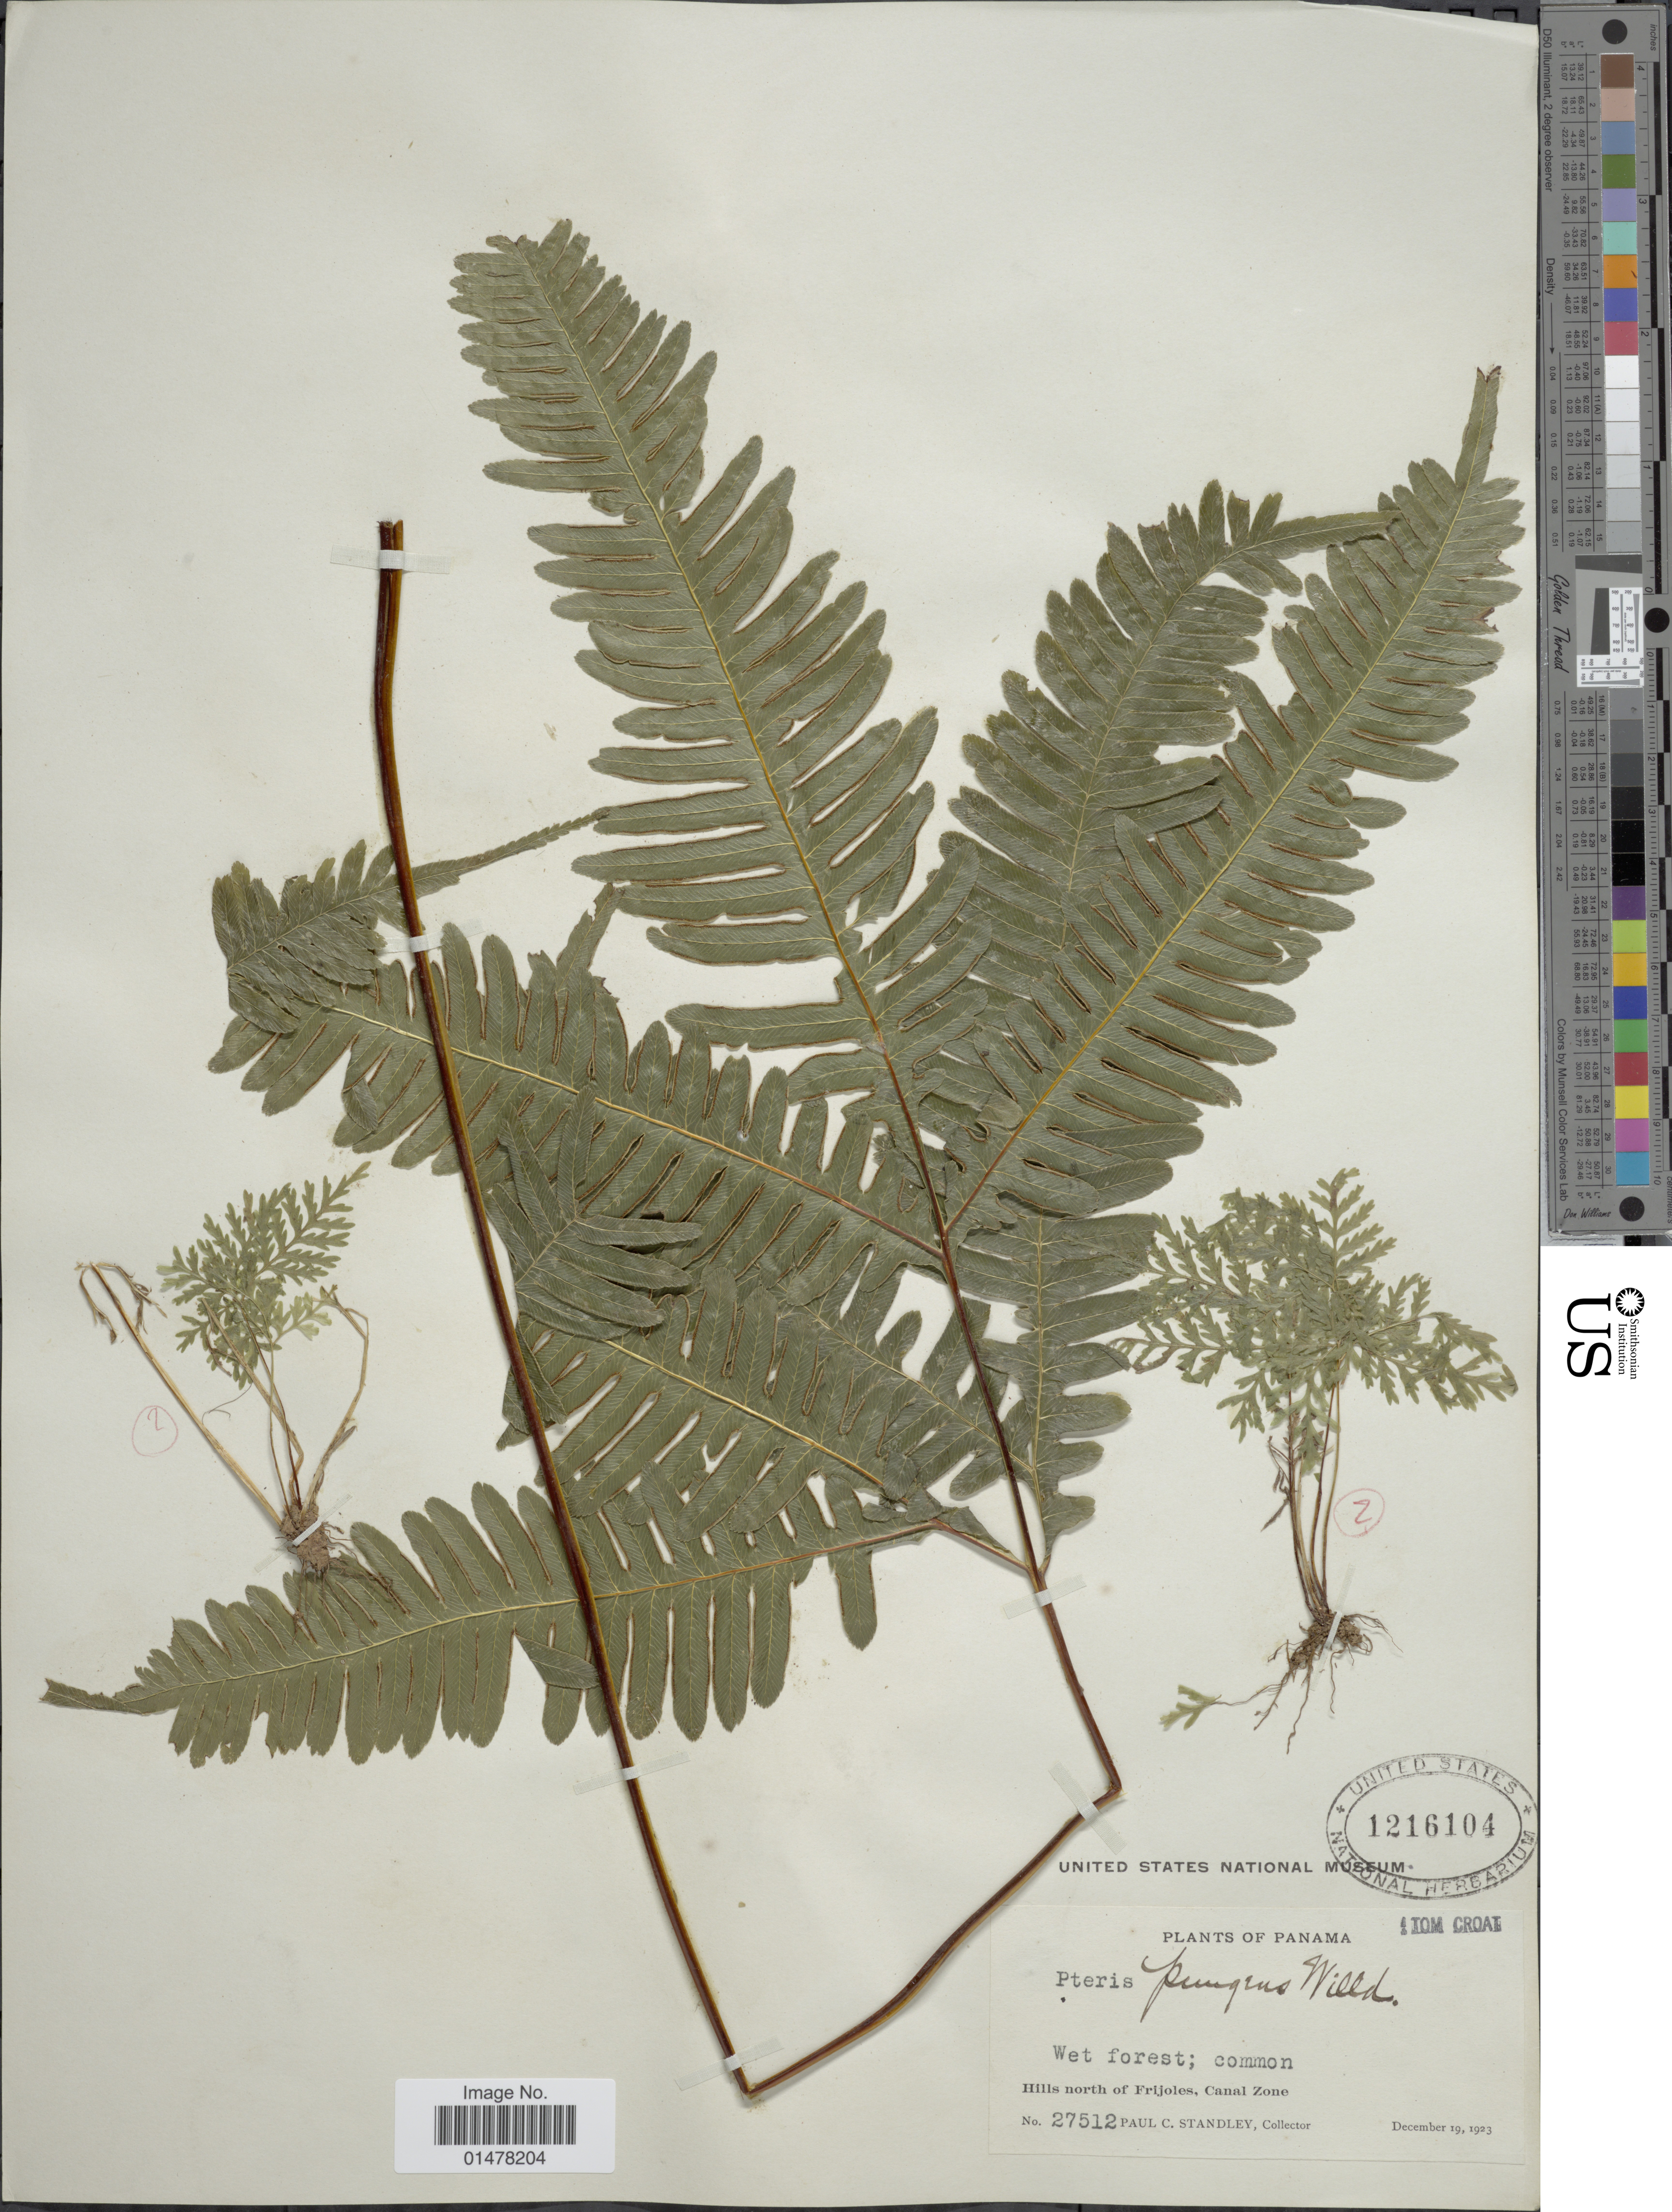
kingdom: Plantae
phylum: Tracheophyta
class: Polypodiopsida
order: Polypodiales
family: Pteridaceae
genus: Pteris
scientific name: Pteris pungens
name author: Willd.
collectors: P. C. Standley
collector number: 27512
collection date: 1923-12-19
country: Panama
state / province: Colón / Panamá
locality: PLants of Panama, Hills north of Frijoles, Canal Zone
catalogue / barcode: US 1216104